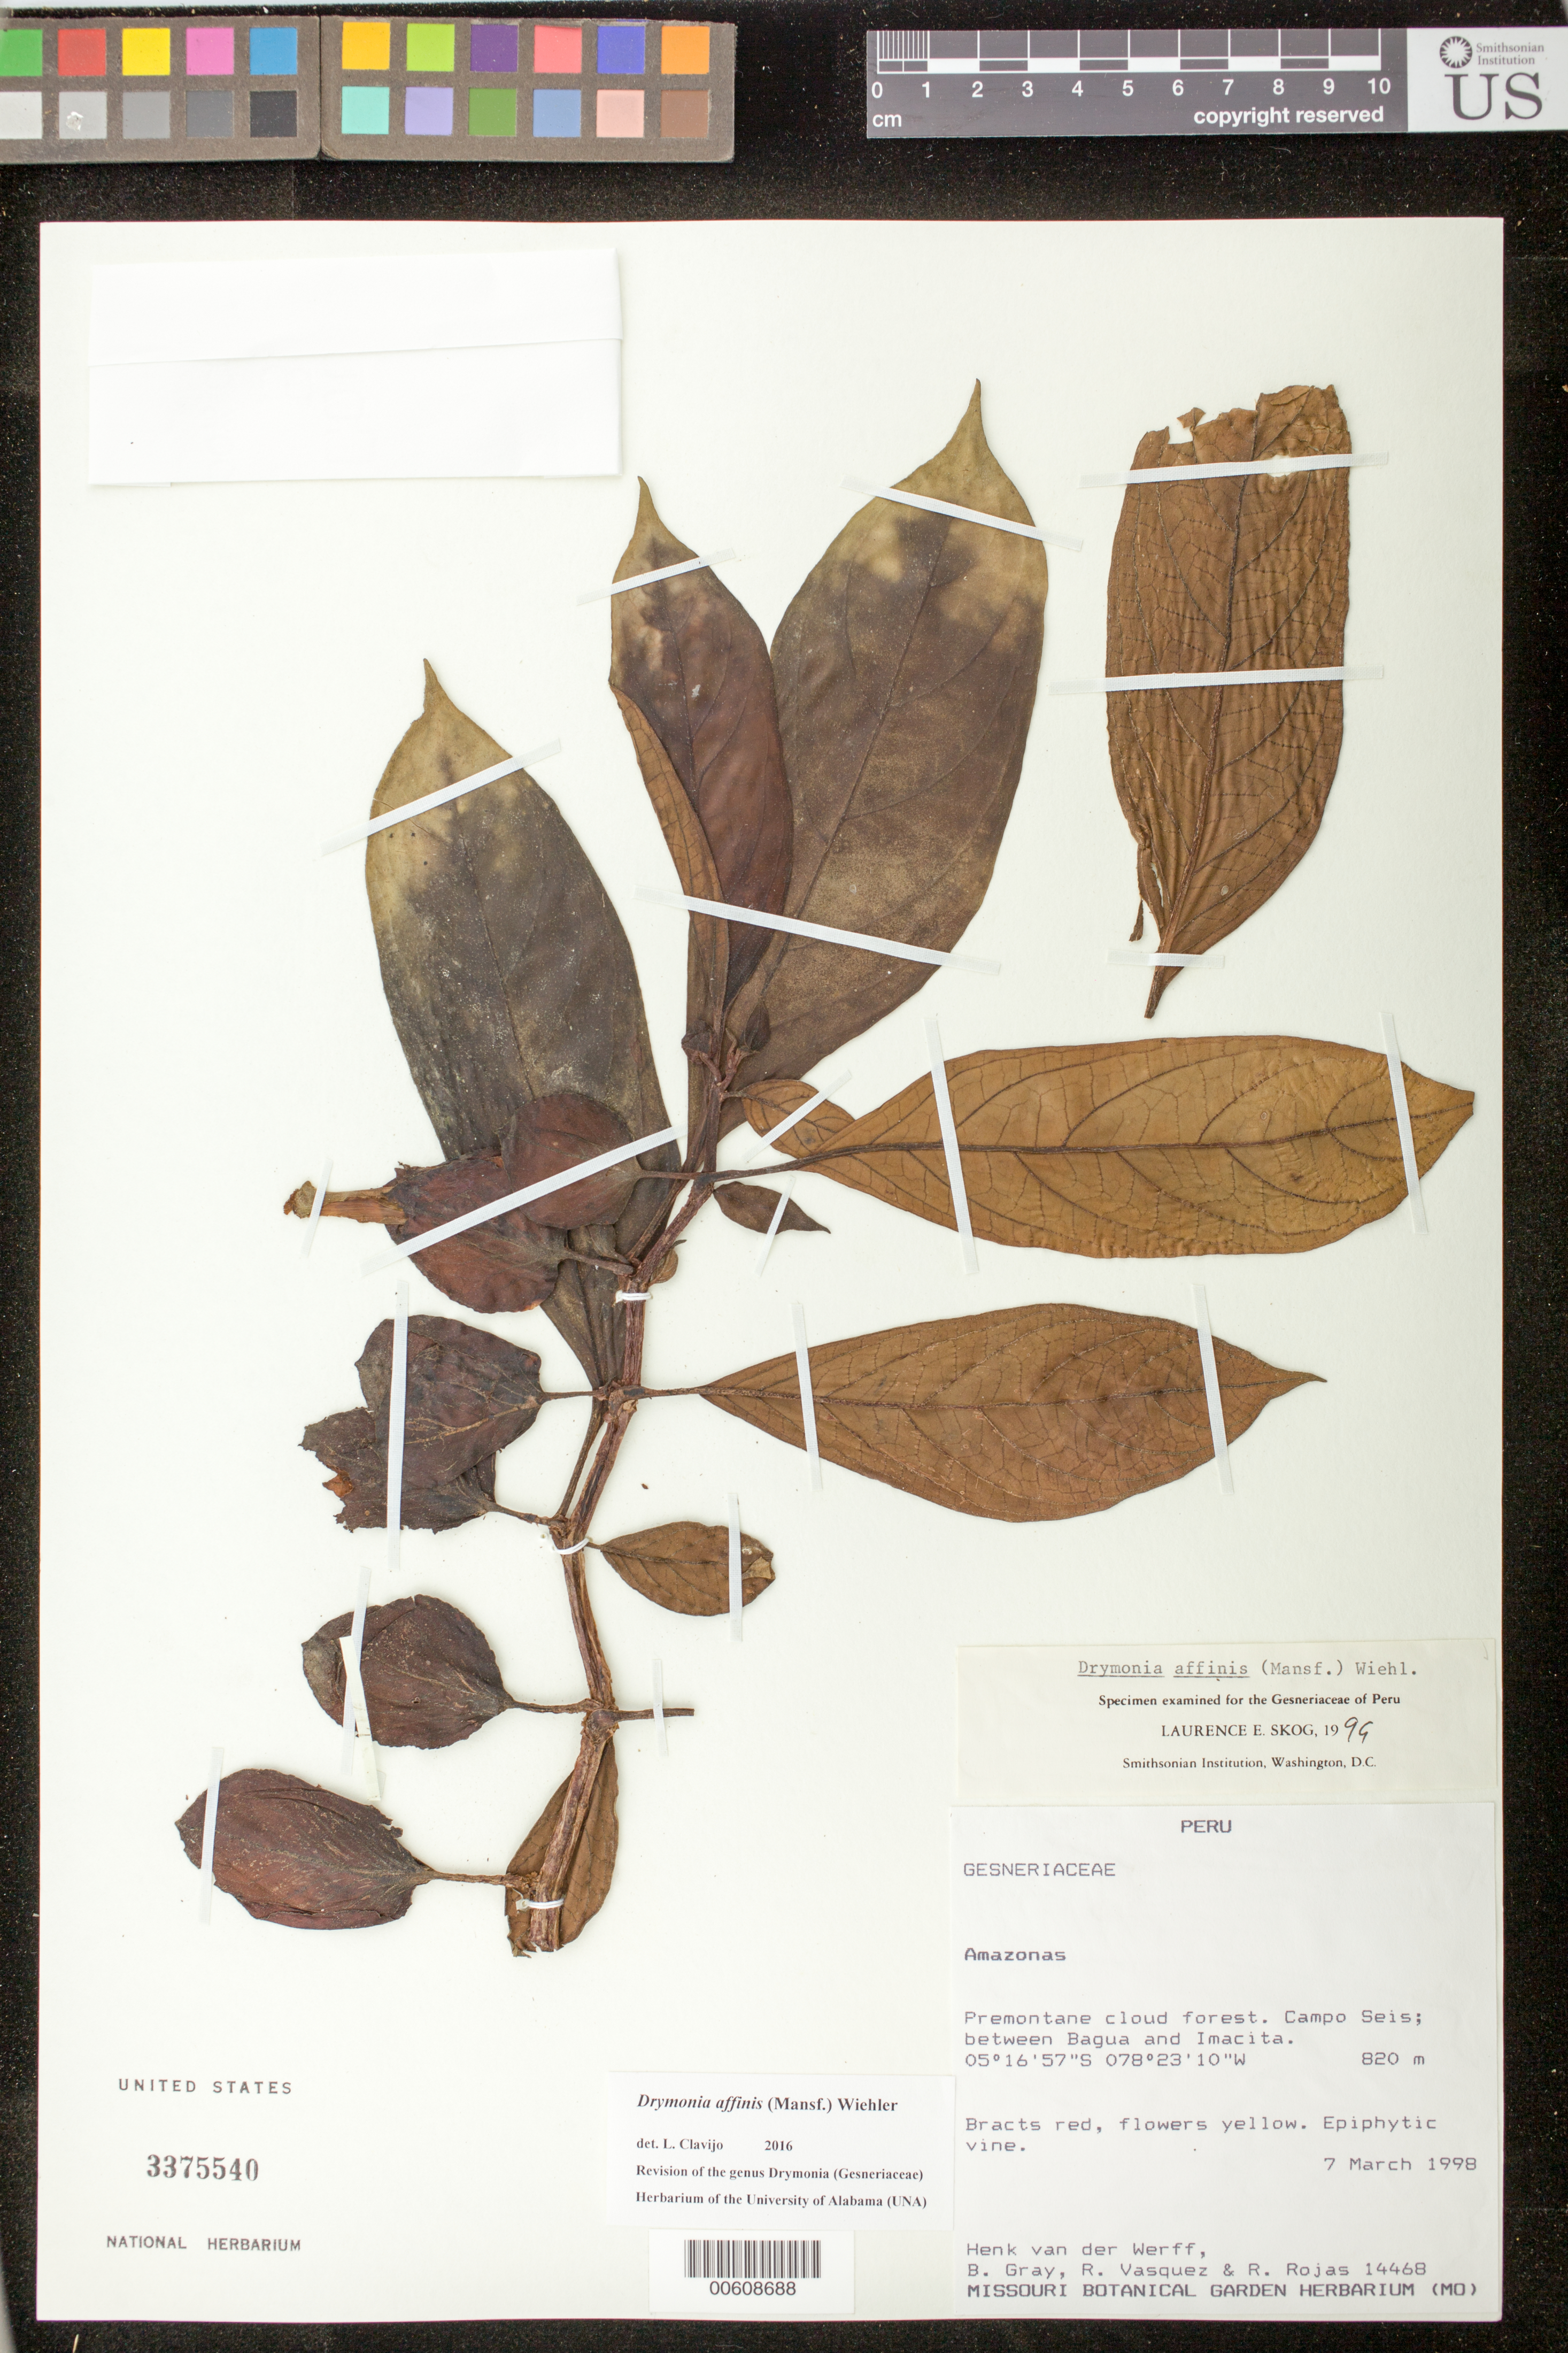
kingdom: Plantae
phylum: Tracheophyta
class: Magnoliopsida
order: Lamiales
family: Gesneriaceae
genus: Drymonia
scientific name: Drymonia affinis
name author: (Mansf.) Wiehler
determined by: Skog, Laurence E.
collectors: H. van der Werff, B. Gray, R. Vásquez & R. Rojas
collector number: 14468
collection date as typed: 07 Mar 1998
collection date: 1998-03-07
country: Peru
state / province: Amazonas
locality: Campo Seis; between Bagua and Imacita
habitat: Premontane cloud forest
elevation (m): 820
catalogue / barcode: US 3375540